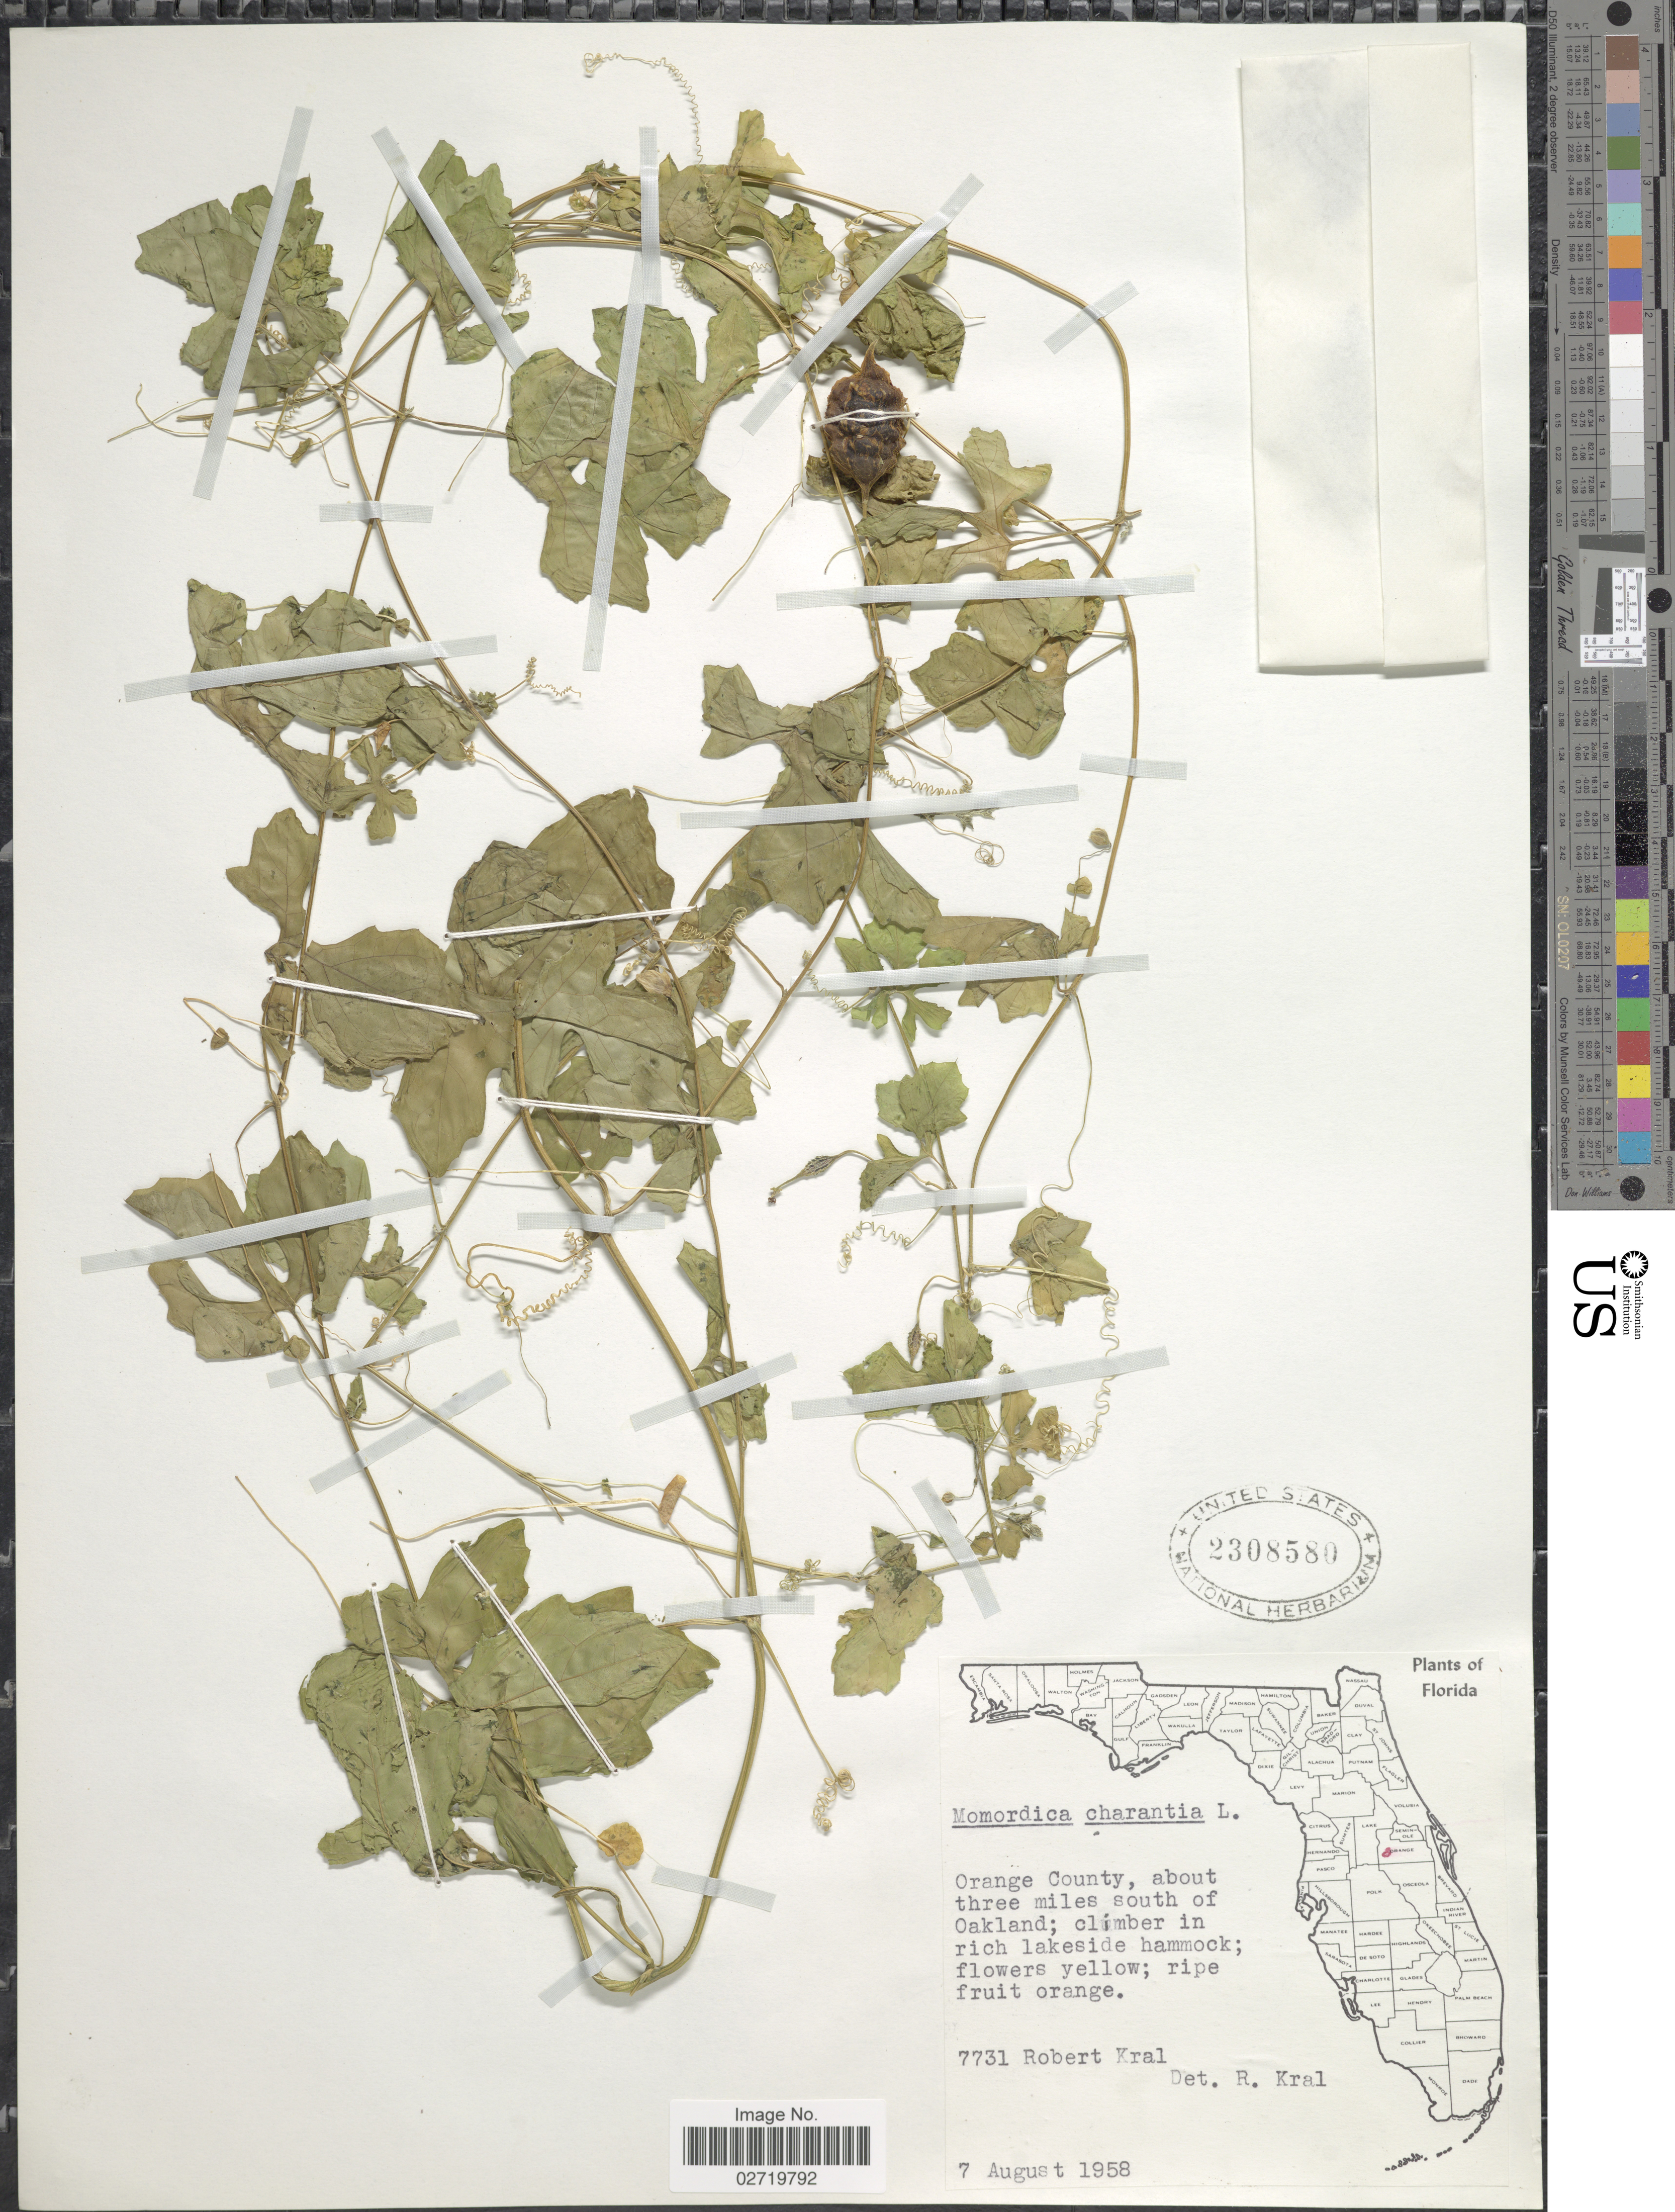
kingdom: Plantae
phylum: Tracheophyta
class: Magnoliopsida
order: Cucurbitales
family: Cucurbitaceae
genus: Momordica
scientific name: Momordica charantia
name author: L.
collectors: R. Kral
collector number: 7731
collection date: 1958-08-07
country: United States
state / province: Florida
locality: Orange County, about three miles south of Oakland.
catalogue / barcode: US 2308580